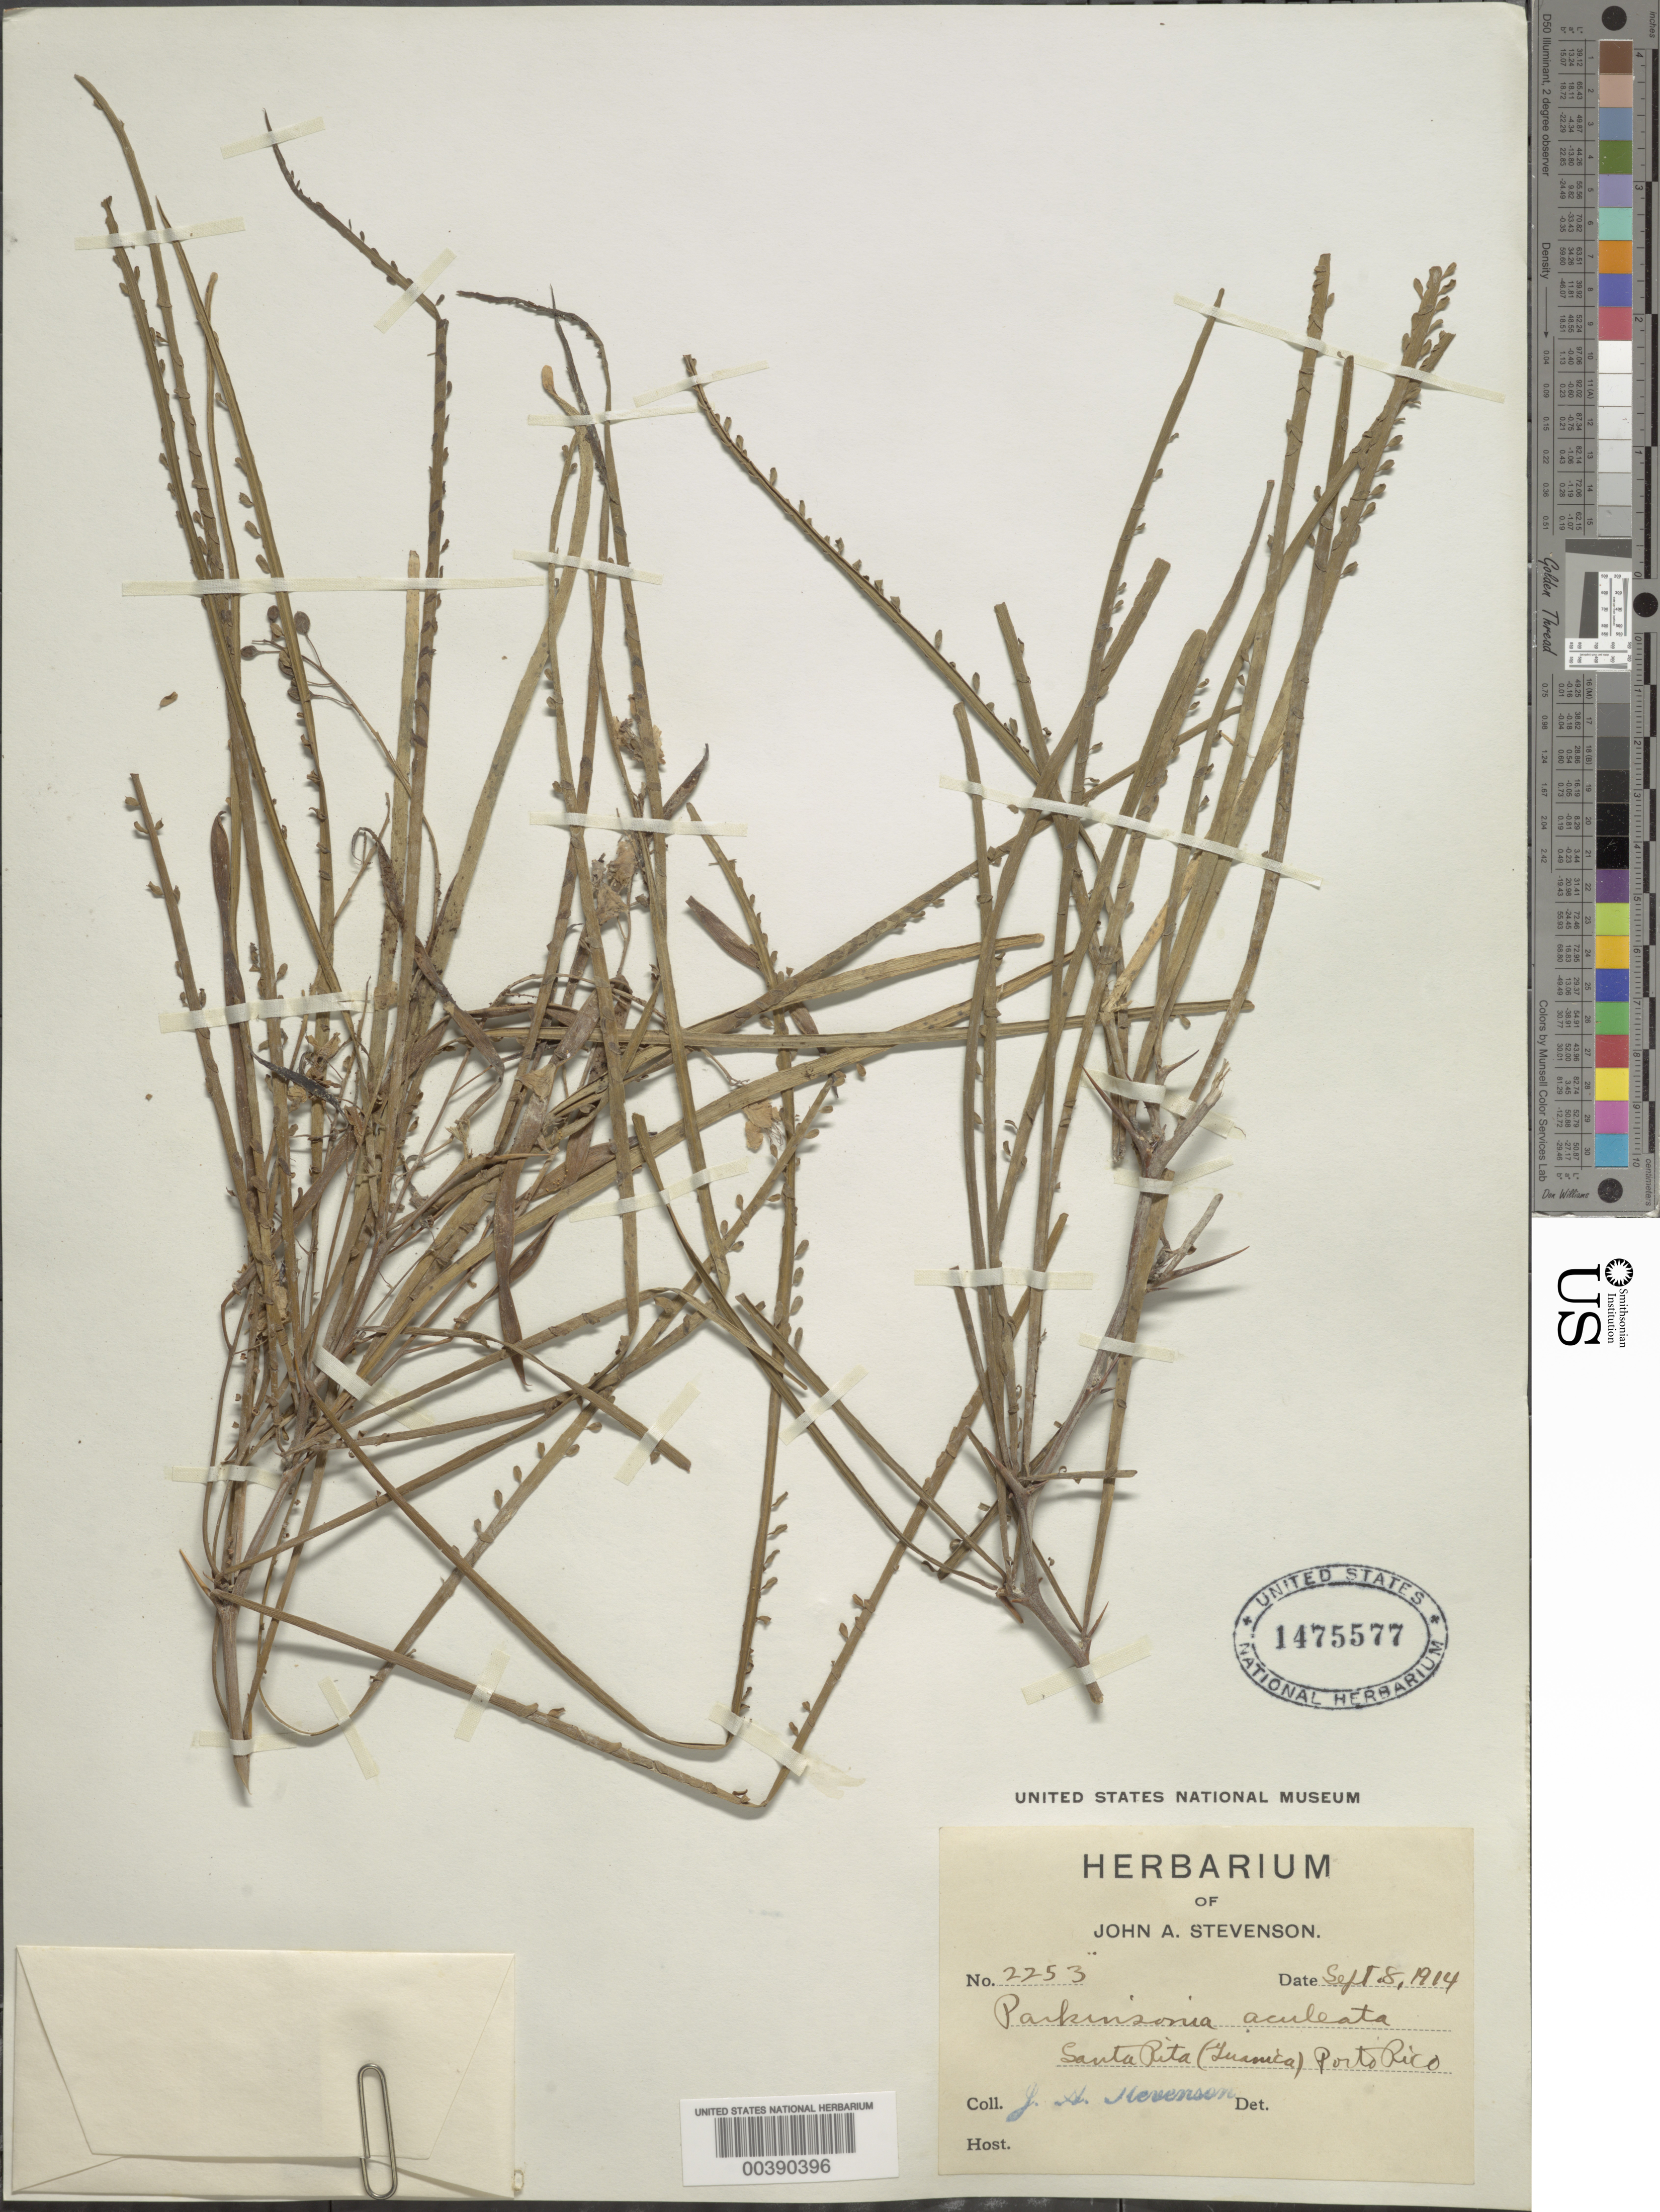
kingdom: Plantae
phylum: Tracheophyta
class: Magnoliopsida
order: Fabales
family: Fabaceae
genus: Parkinsonia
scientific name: Parkinsonia aculeata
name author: L.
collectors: J. Stevenson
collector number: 2253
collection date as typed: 08 Sep 1914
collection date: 1914-09-08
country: Puerto Rico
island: Greater Antilles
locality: Santa rita (guamica)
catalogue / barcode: US 1475577